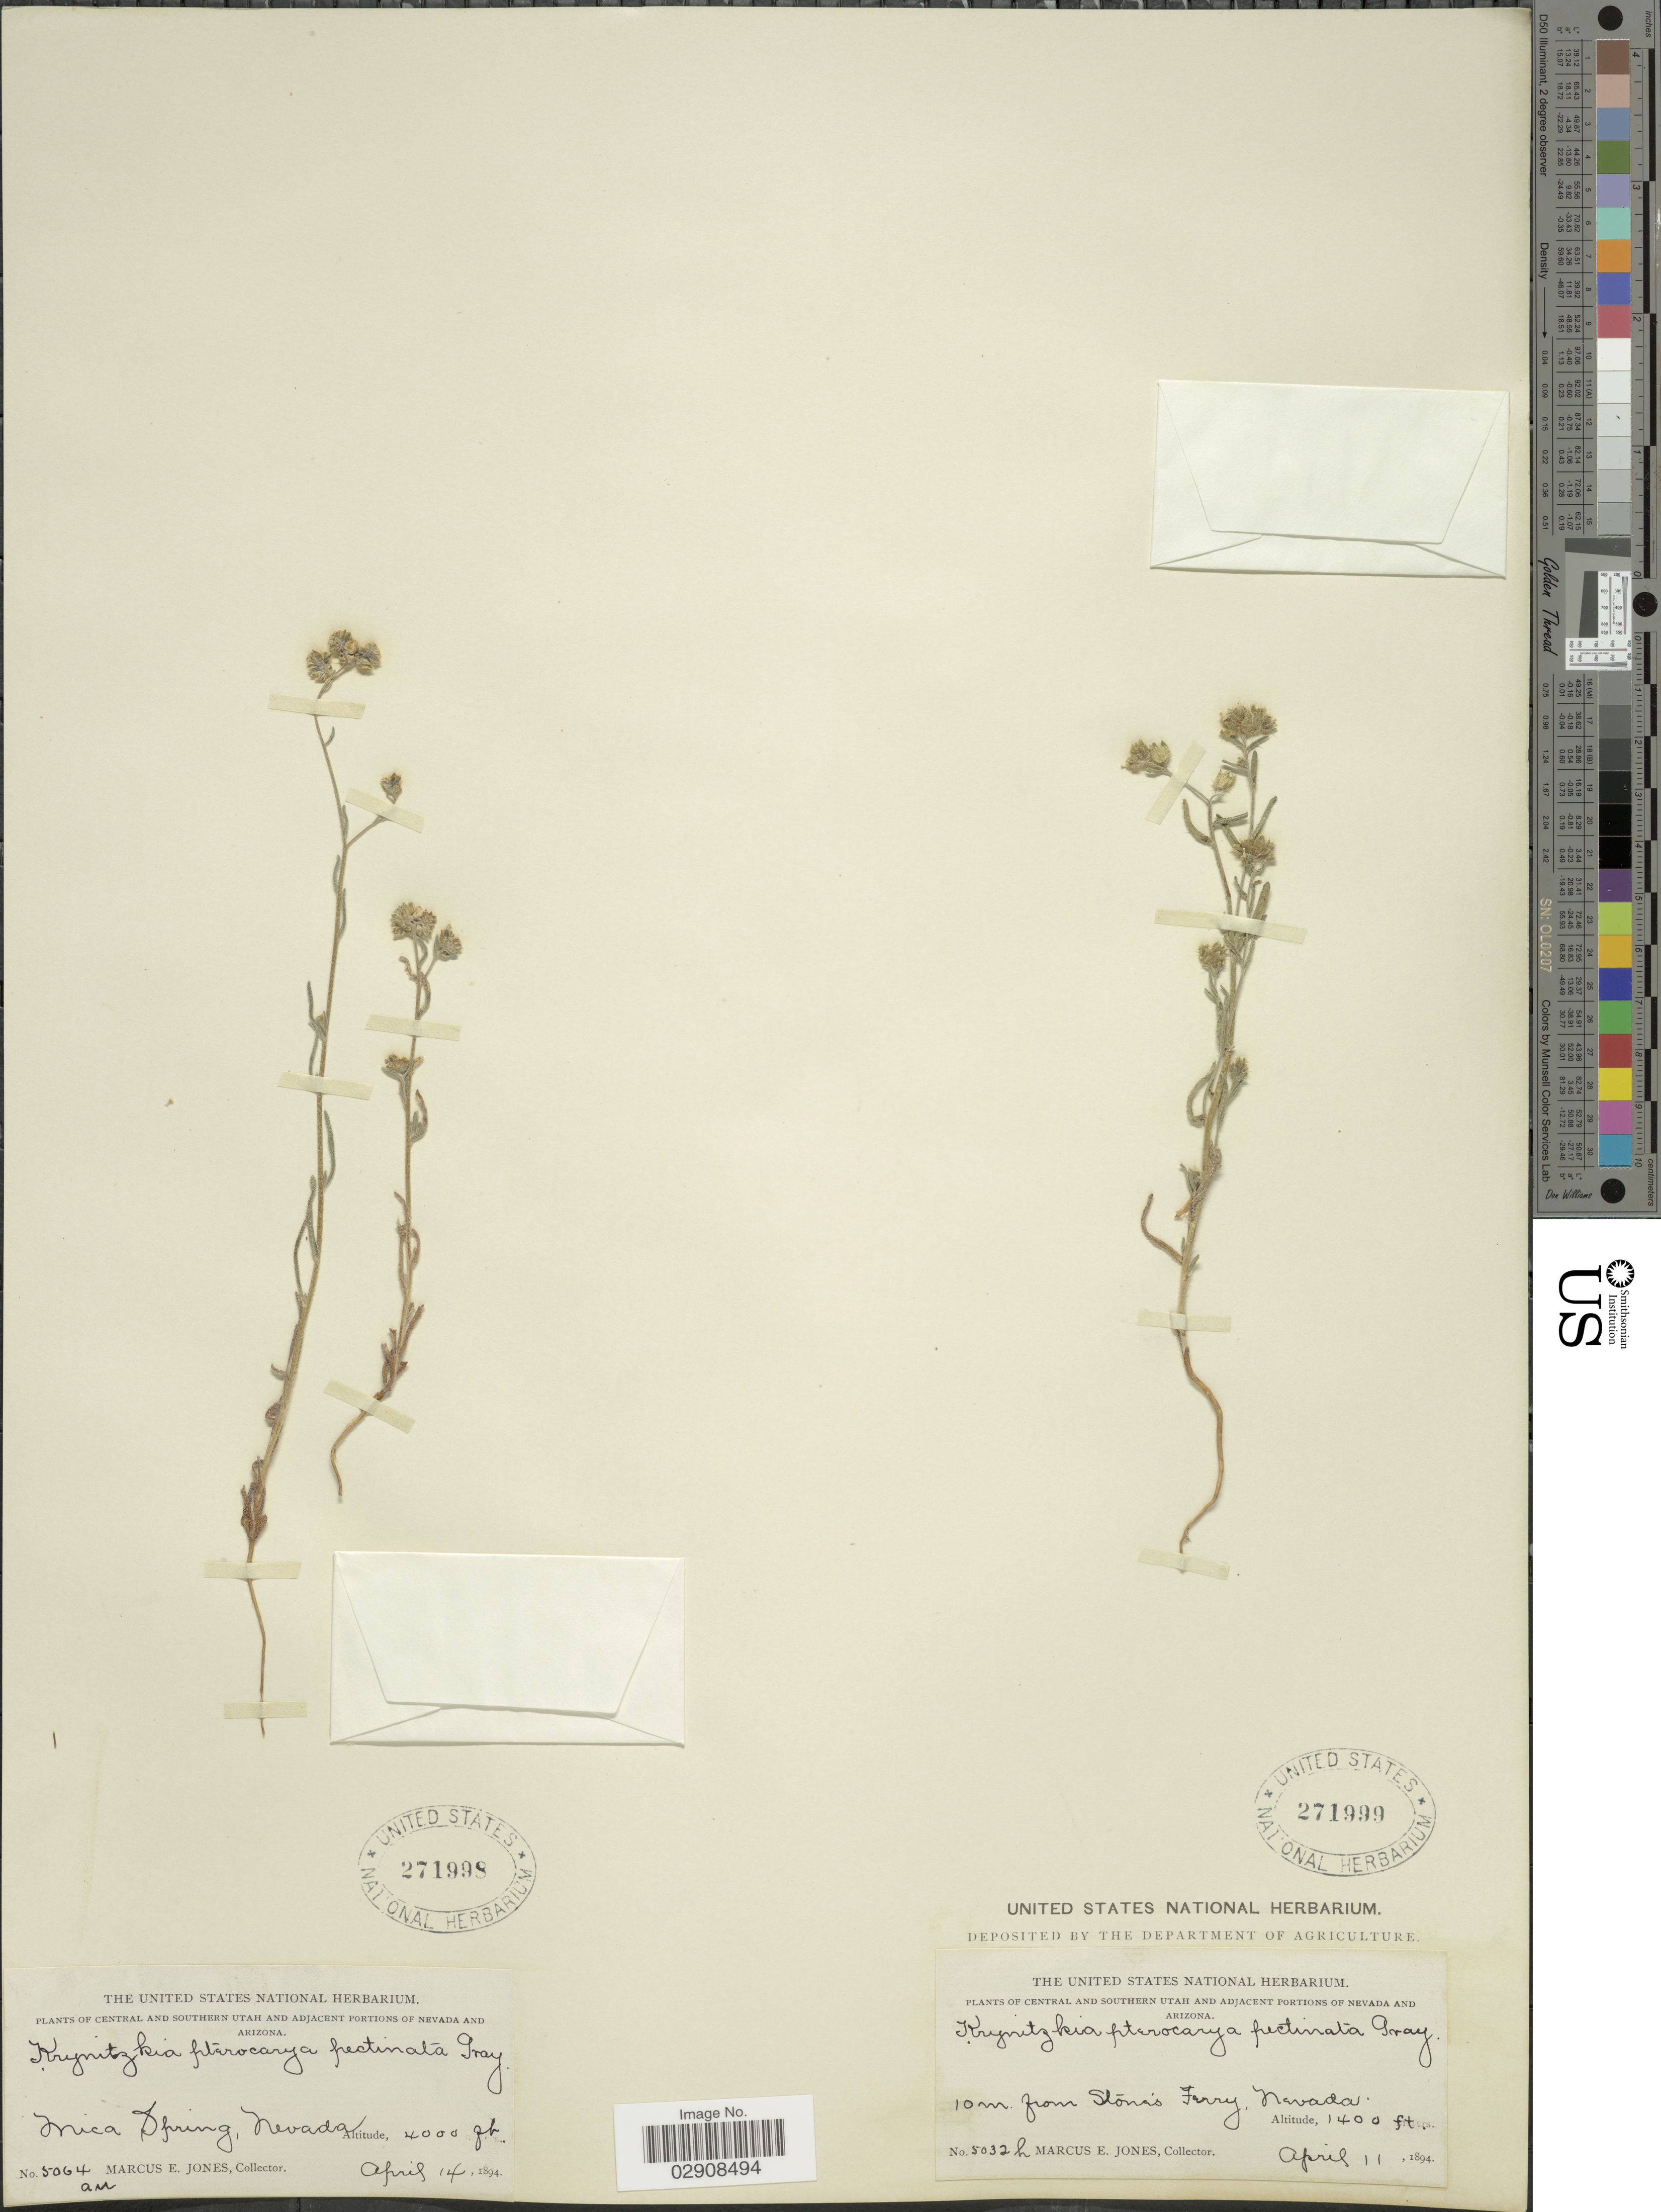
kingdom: Plantae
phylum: Tracheophyta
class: Magnoliopsida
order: Boraginales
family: Boraginaceae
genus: Cryptantha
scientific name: Cryptantha pterocarya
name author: (Torr.) Greene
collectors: M. E. Jones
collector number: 5064an*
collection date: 1894-04-14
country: United States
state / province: Nevada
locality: Mica Spring.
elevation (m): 1219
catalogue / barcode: US 271998